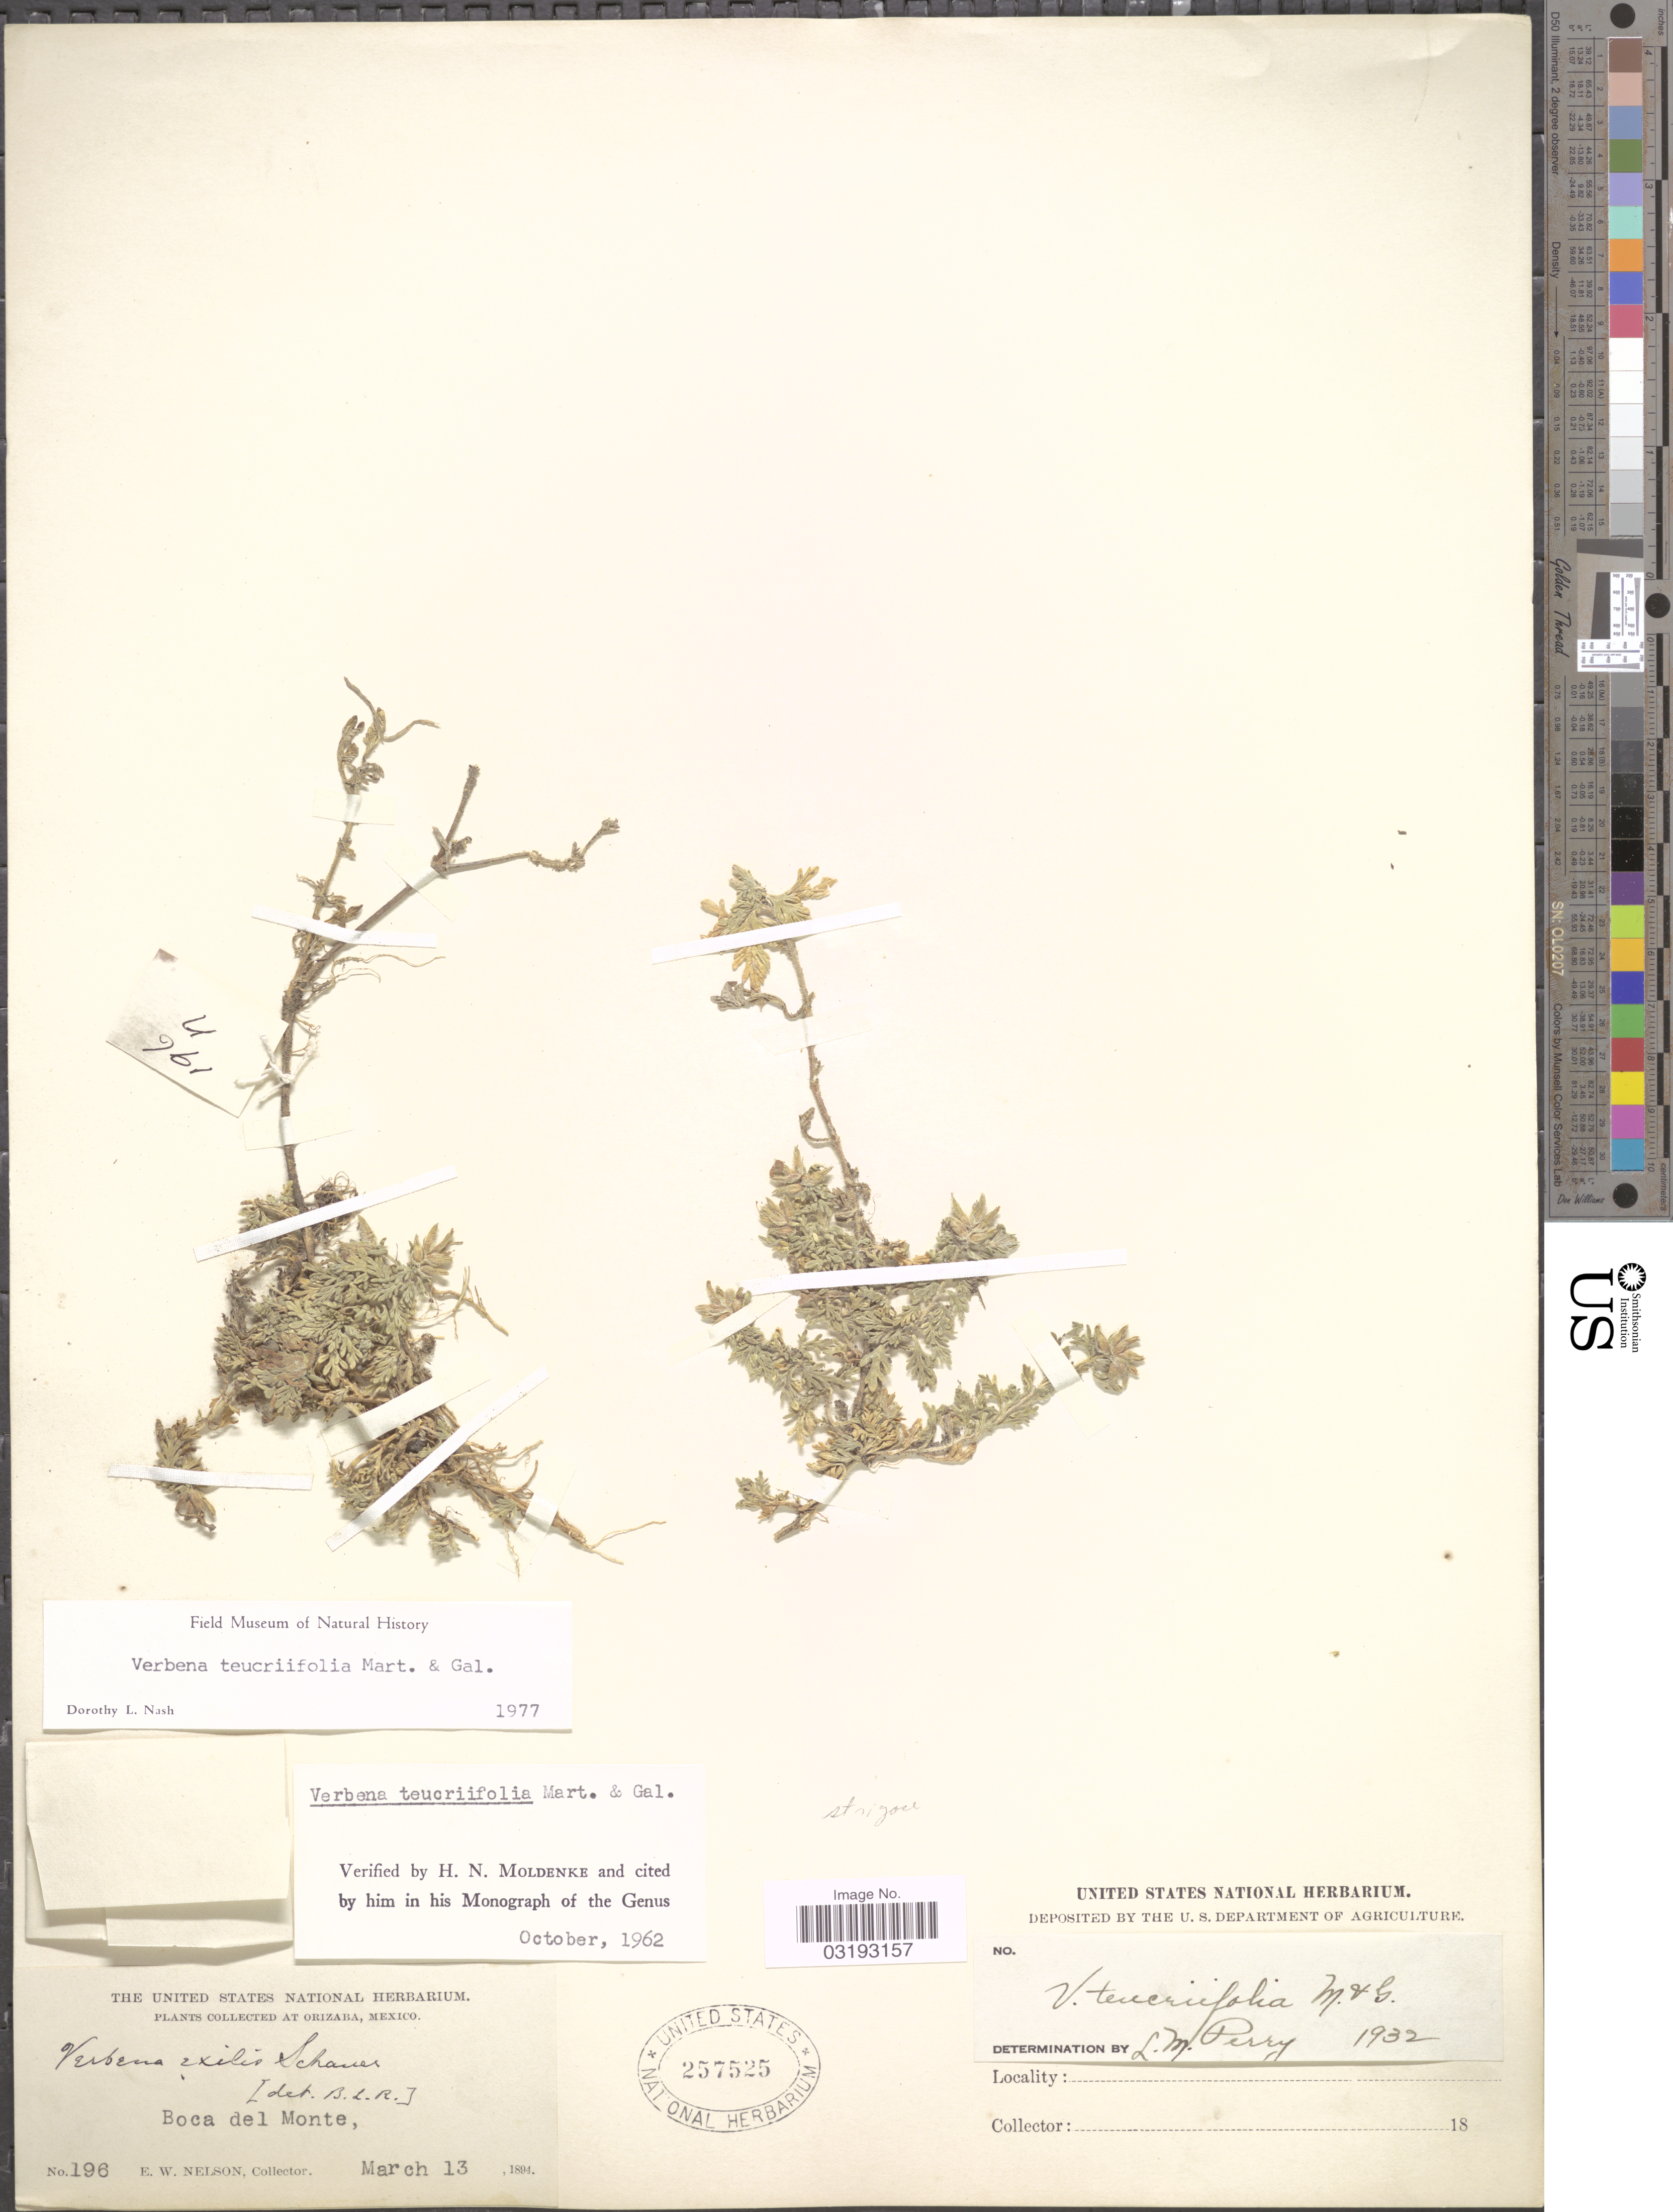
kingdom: Plantae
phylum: Tracheophyta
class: Magnoliopsida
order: Lamiales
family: Verbenaceae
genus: Verbena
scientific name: Verbena teucriifolia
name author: M. Martens & Galeotti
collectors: E. W. Nelson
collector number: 196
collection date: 1894-03-13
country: Mexico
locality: Orizaba. Boca del Monte.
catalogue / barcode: US 257525